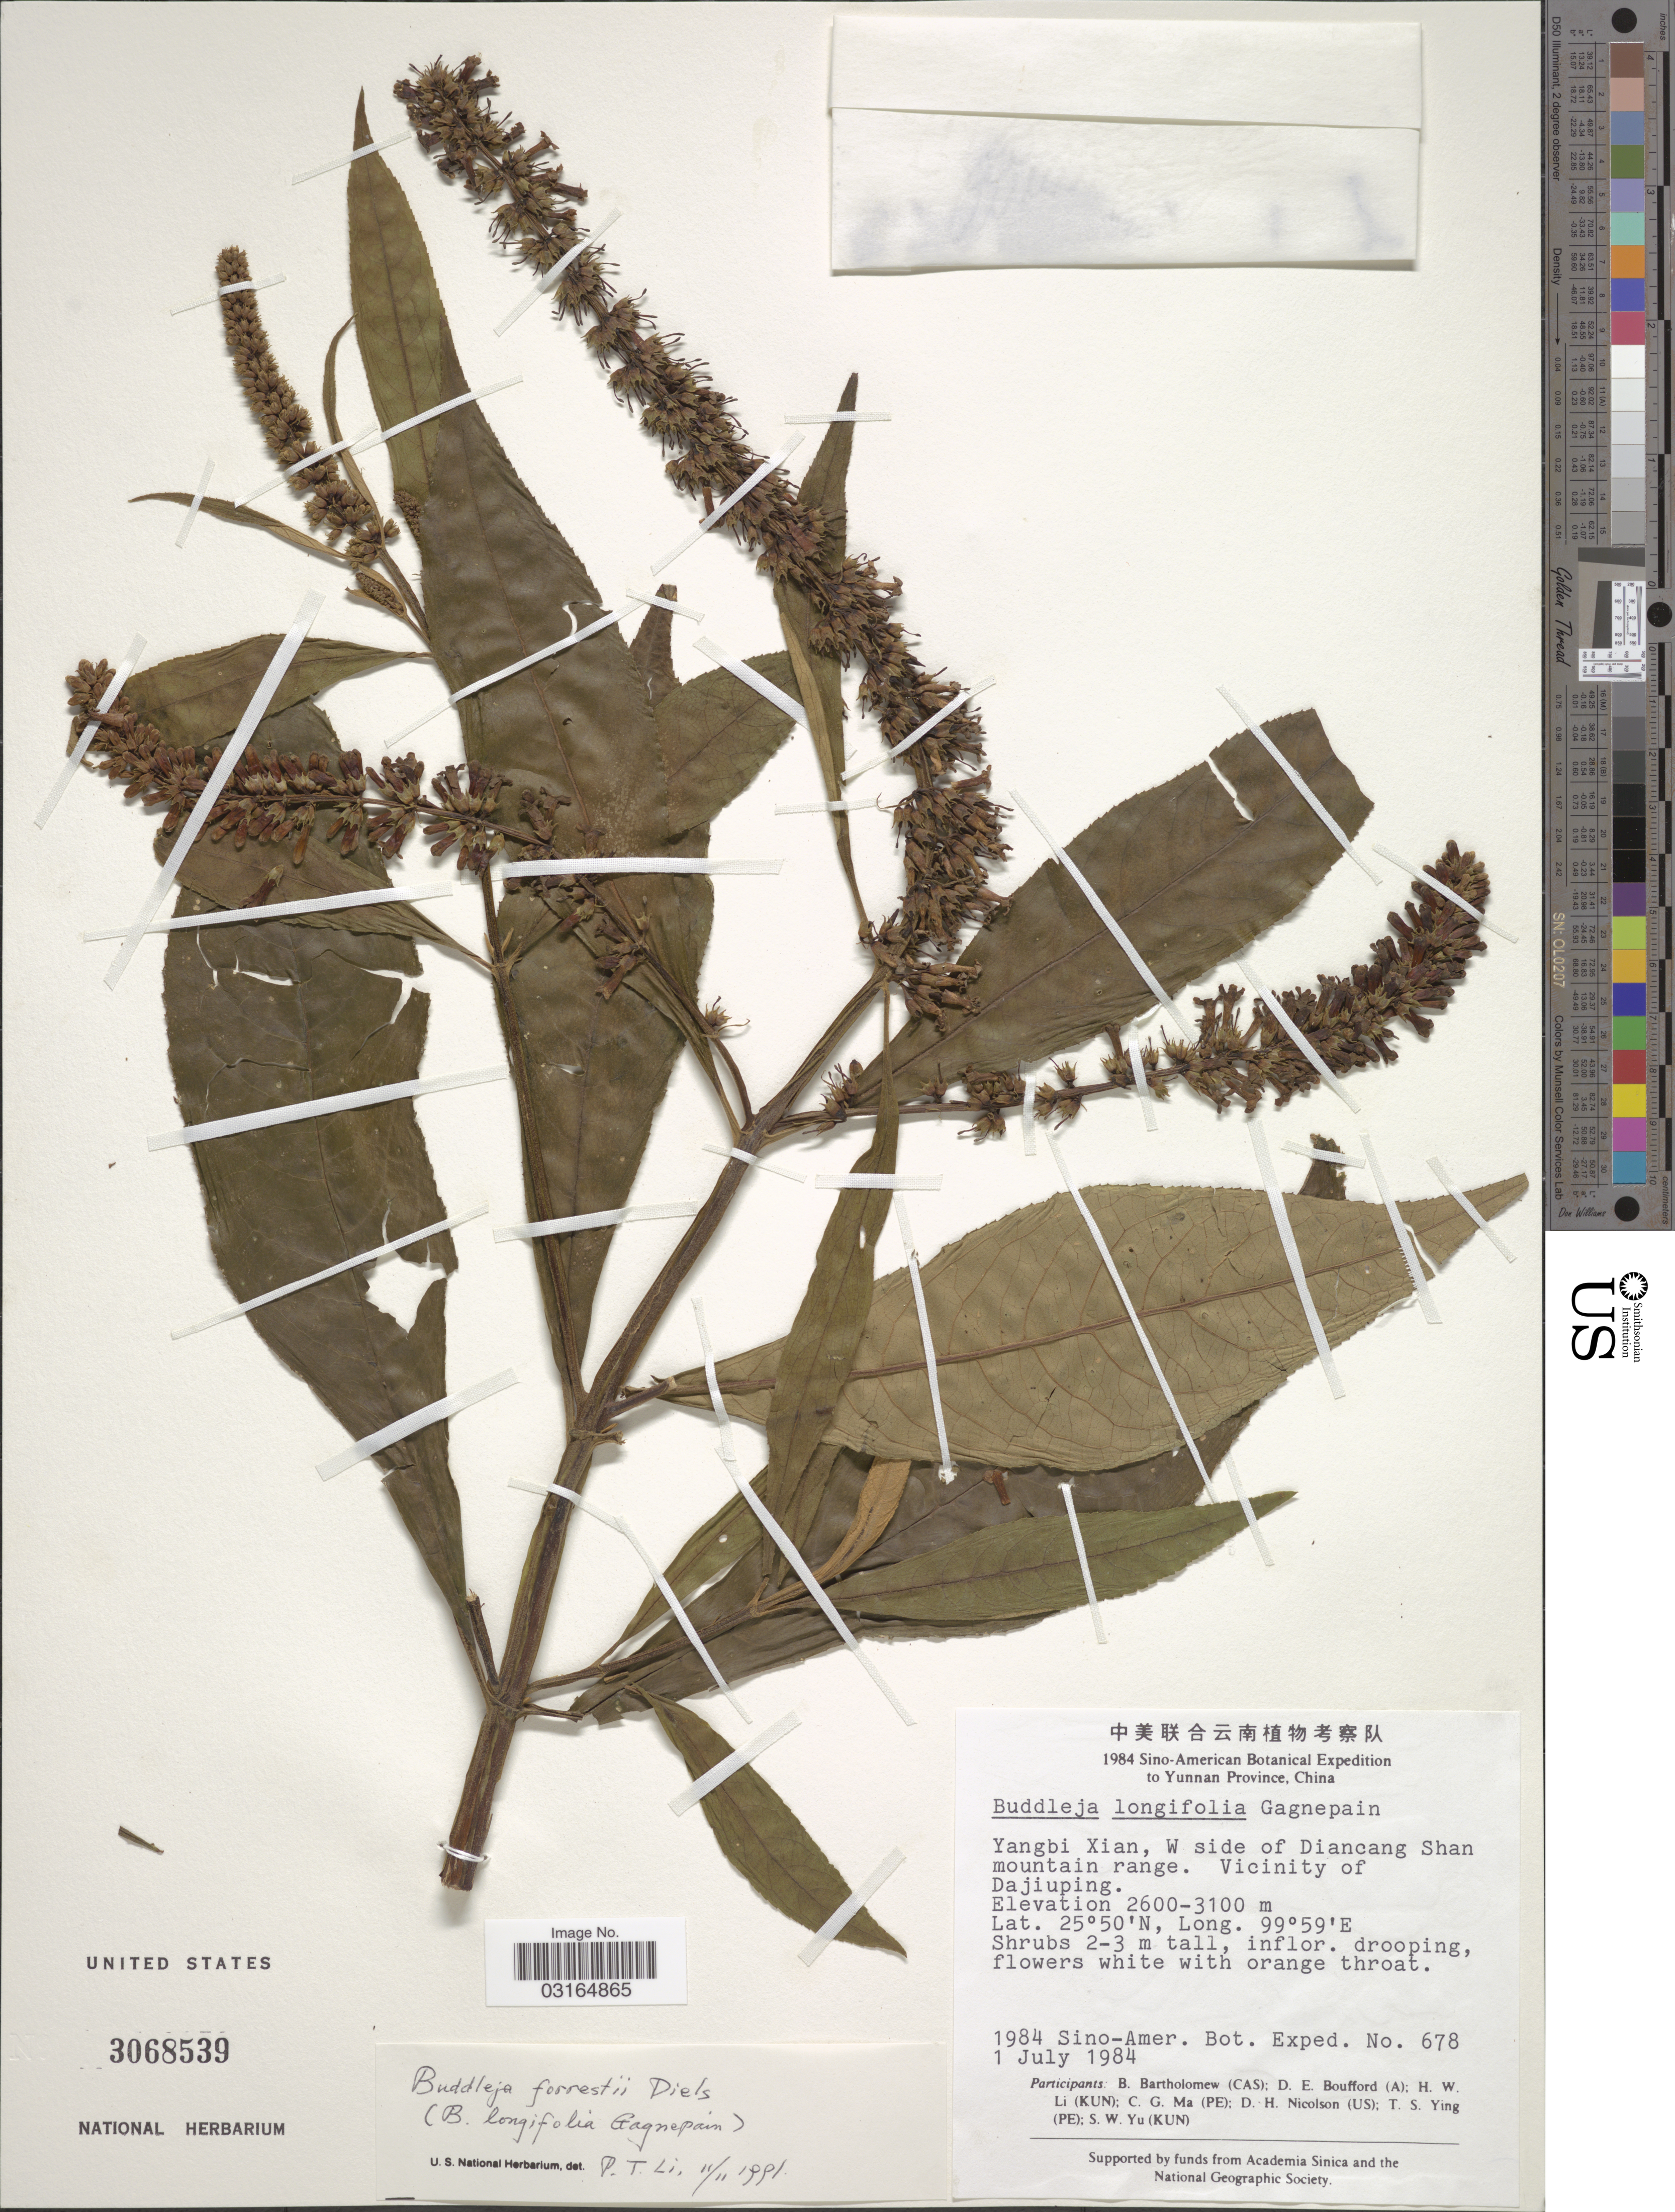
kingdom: Plantae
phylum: Tracheophyta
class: Magnoliopsida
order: Lamiales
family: Scrophulariaceae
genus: Buddleja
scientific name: Buddleja forrestii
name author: Diels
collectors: Sino-Amer. Bot. Exped. 1984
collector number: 678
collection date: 1984-07-01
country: China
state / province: Yunnan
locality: Yangbi Xian, W side of Diancang Shan mountain range. Vicinity of Dajiuping.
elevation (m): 2600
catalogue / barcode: US 3068539